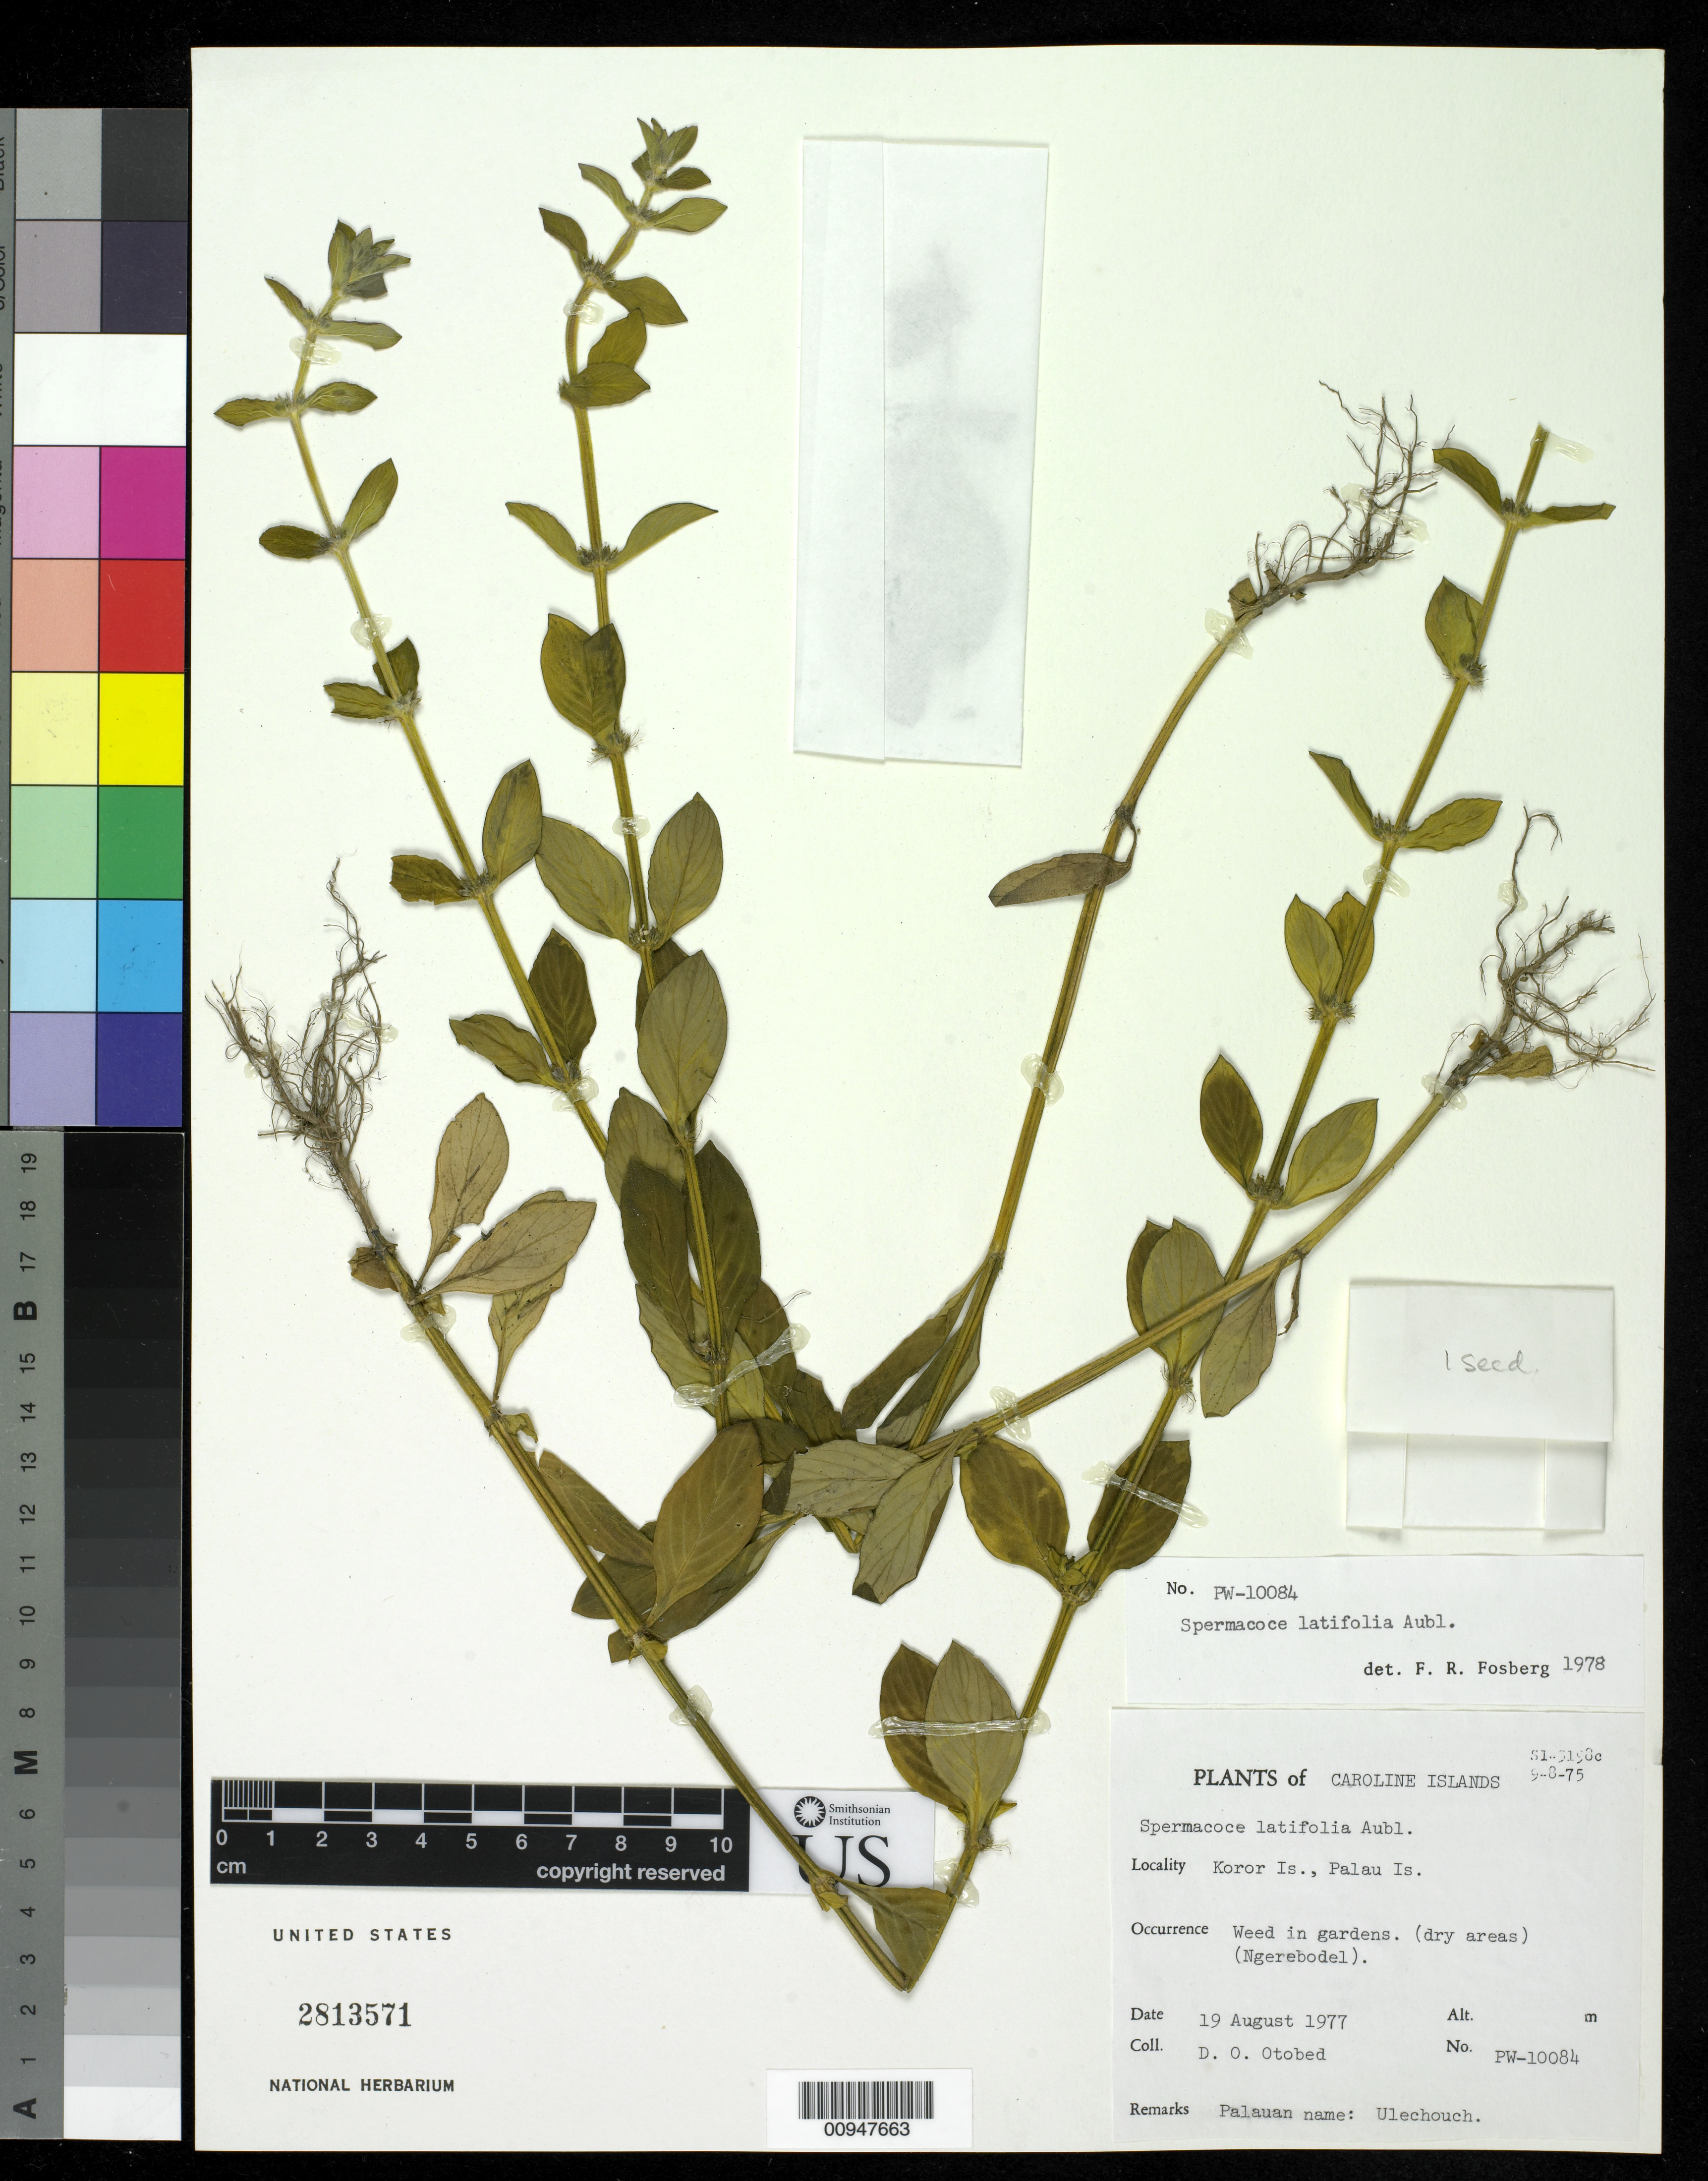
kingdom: Plantae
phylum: Tracheophyta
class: Magnoliopsida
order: Gentianales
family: Rubiaceae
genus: Spermacoce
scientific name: Spermacoce latifolia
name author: Aubl.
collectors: D. O. Otobed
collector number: PW 10084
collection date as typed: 19 Aug 1977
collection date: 1977-08-19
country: Palau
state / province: Koror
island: Oreor (Koror)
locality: Koror Is.,Palau Is.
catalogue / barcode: US 2813571